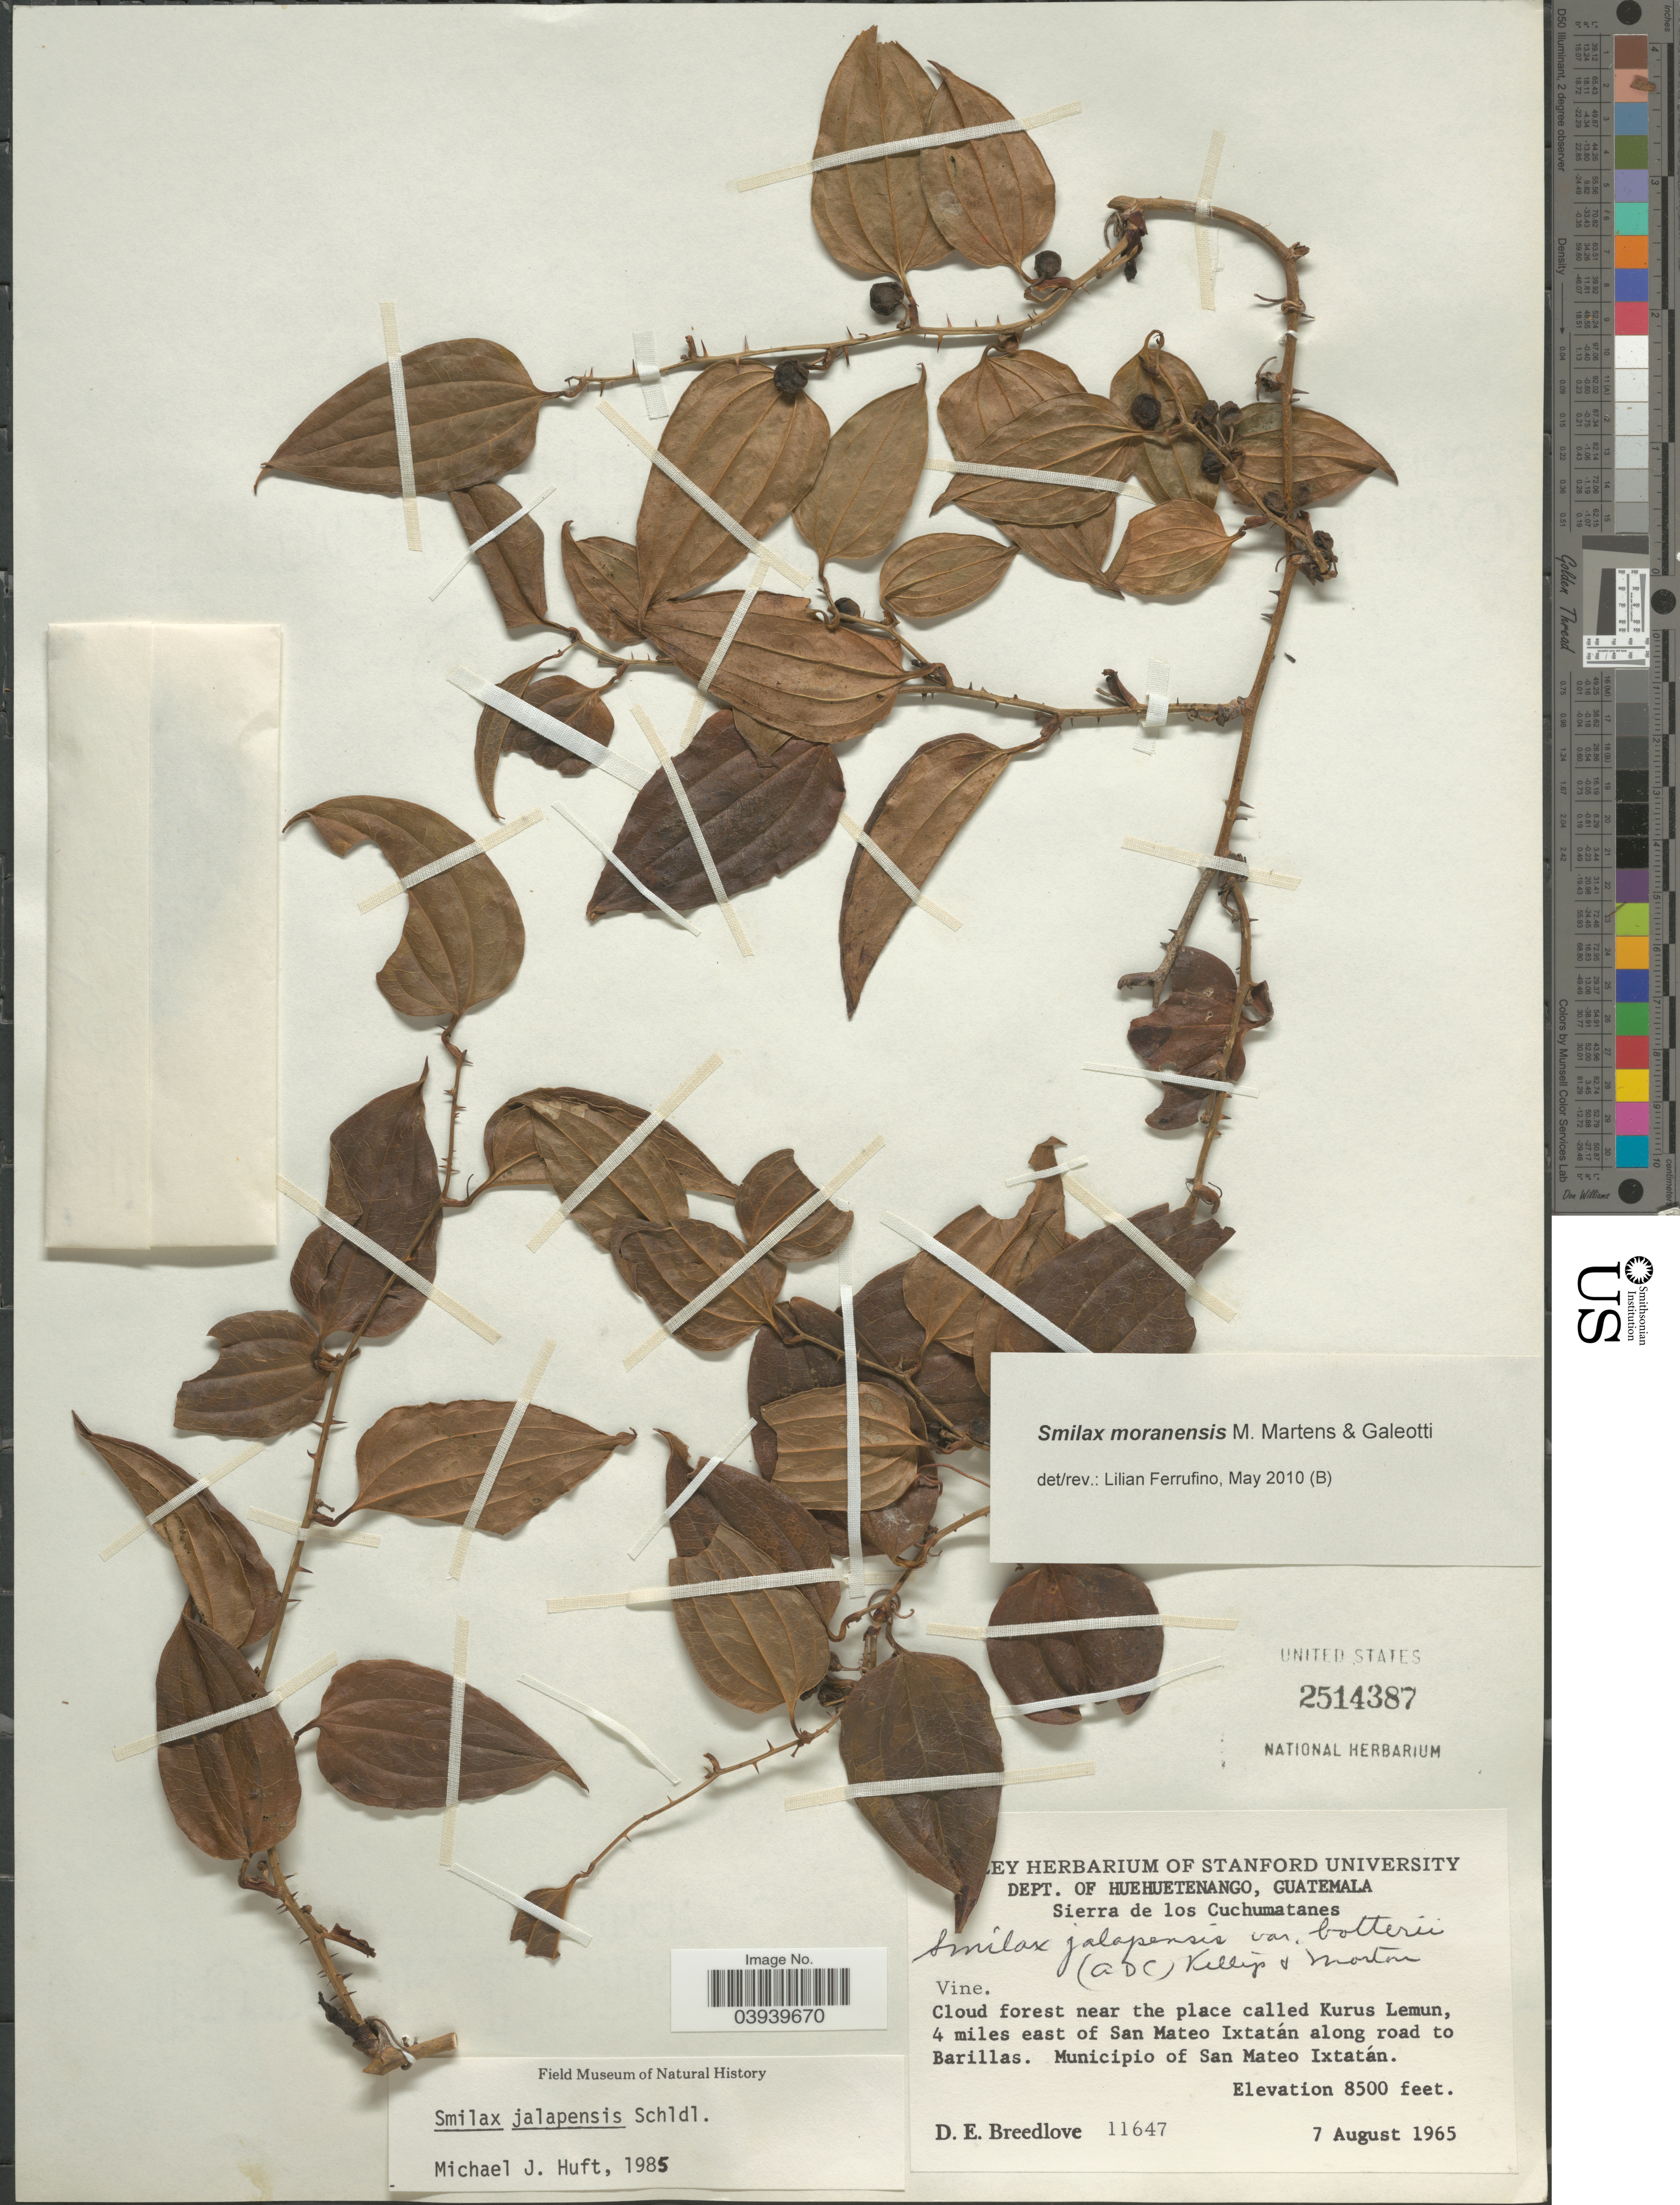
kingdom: Plantae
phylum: Tracheophyta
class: Liliopsida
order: Liliales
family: Smilacaceae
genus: Smilax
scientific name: Smilax moranensis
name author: M. Martens & Galeotti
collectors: D. E. Breedlove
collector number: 11647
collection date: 1965-08-07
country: Guatemala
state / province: Huehuetenango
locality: Dept. of Huehuetenango. Sierra de los Cuchumatanes. 4 miles east of San Mateo Ixtatán along road to Barillas. Municipio of San Mateo Ixtatán.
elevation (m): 2591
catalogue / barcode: US 2514387